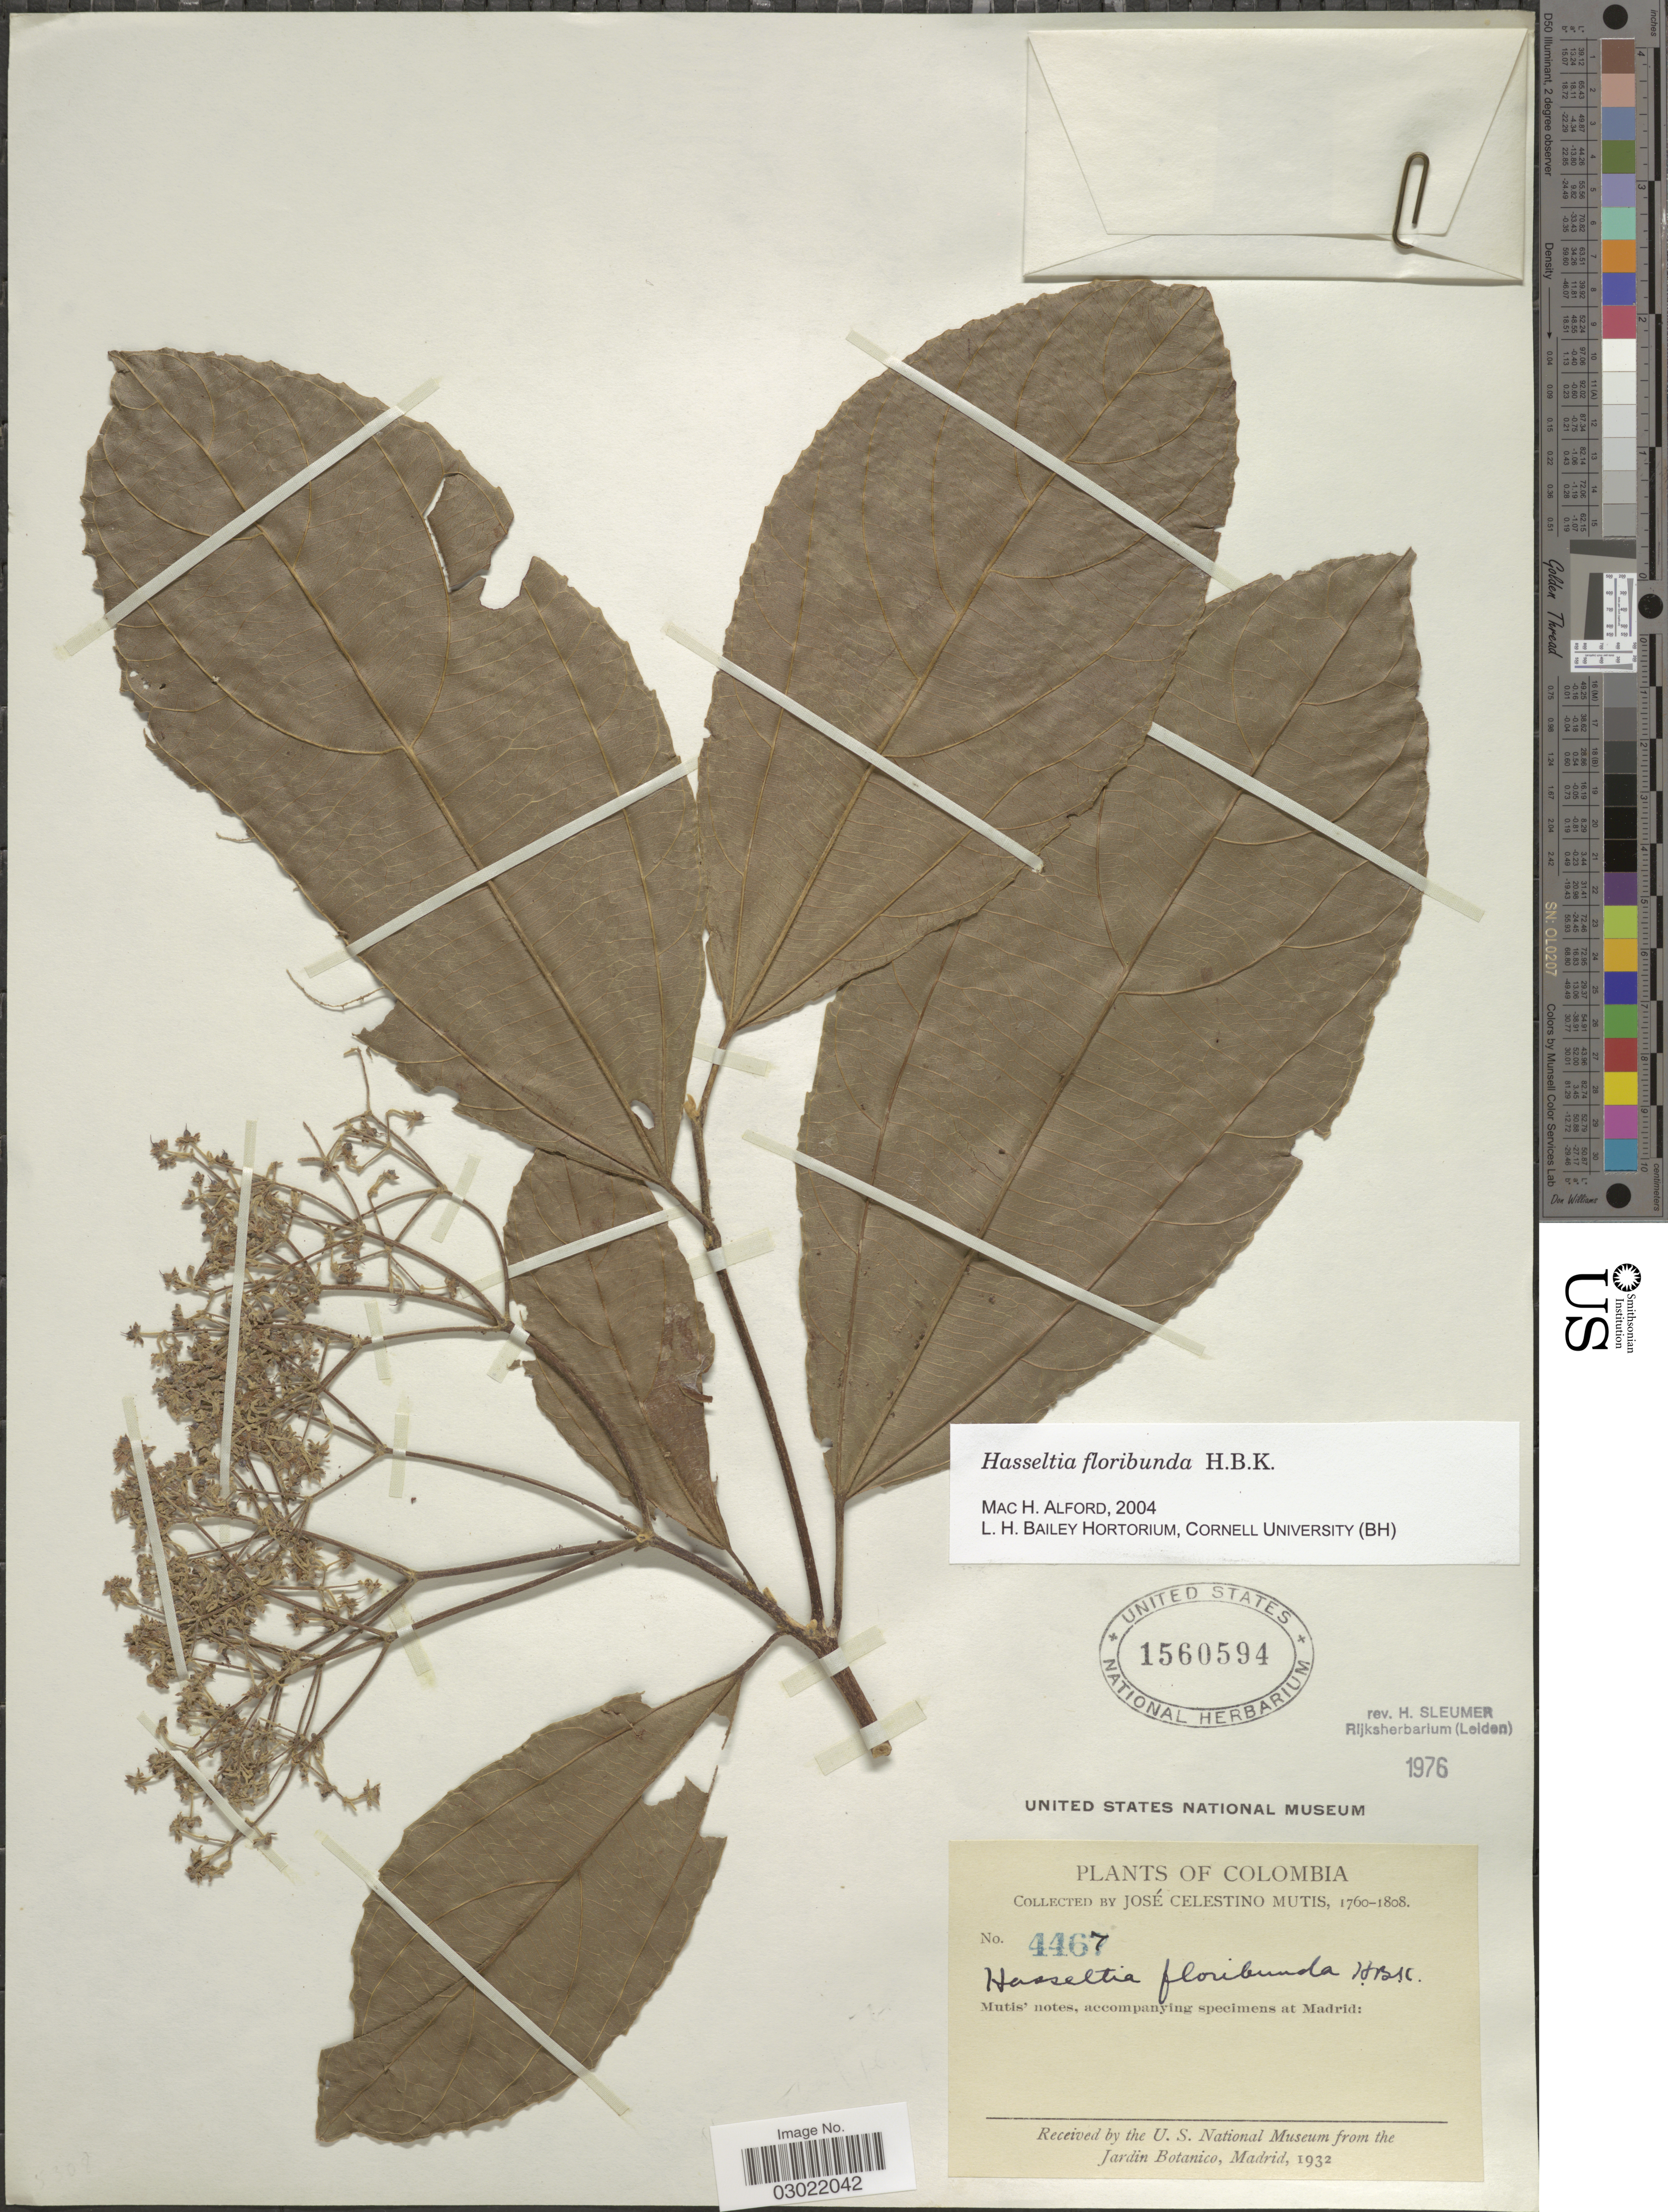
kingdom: Plantae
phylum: Tracheophyta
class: Magnoliopsida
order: Malpighiales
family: Salicaceae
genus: Hasseltia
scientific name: Hasseltia floribunda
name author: Kunth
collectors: J. C. B. Mutis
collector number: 4467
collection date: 1760/1808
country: Colombia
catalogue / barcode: US 1560594